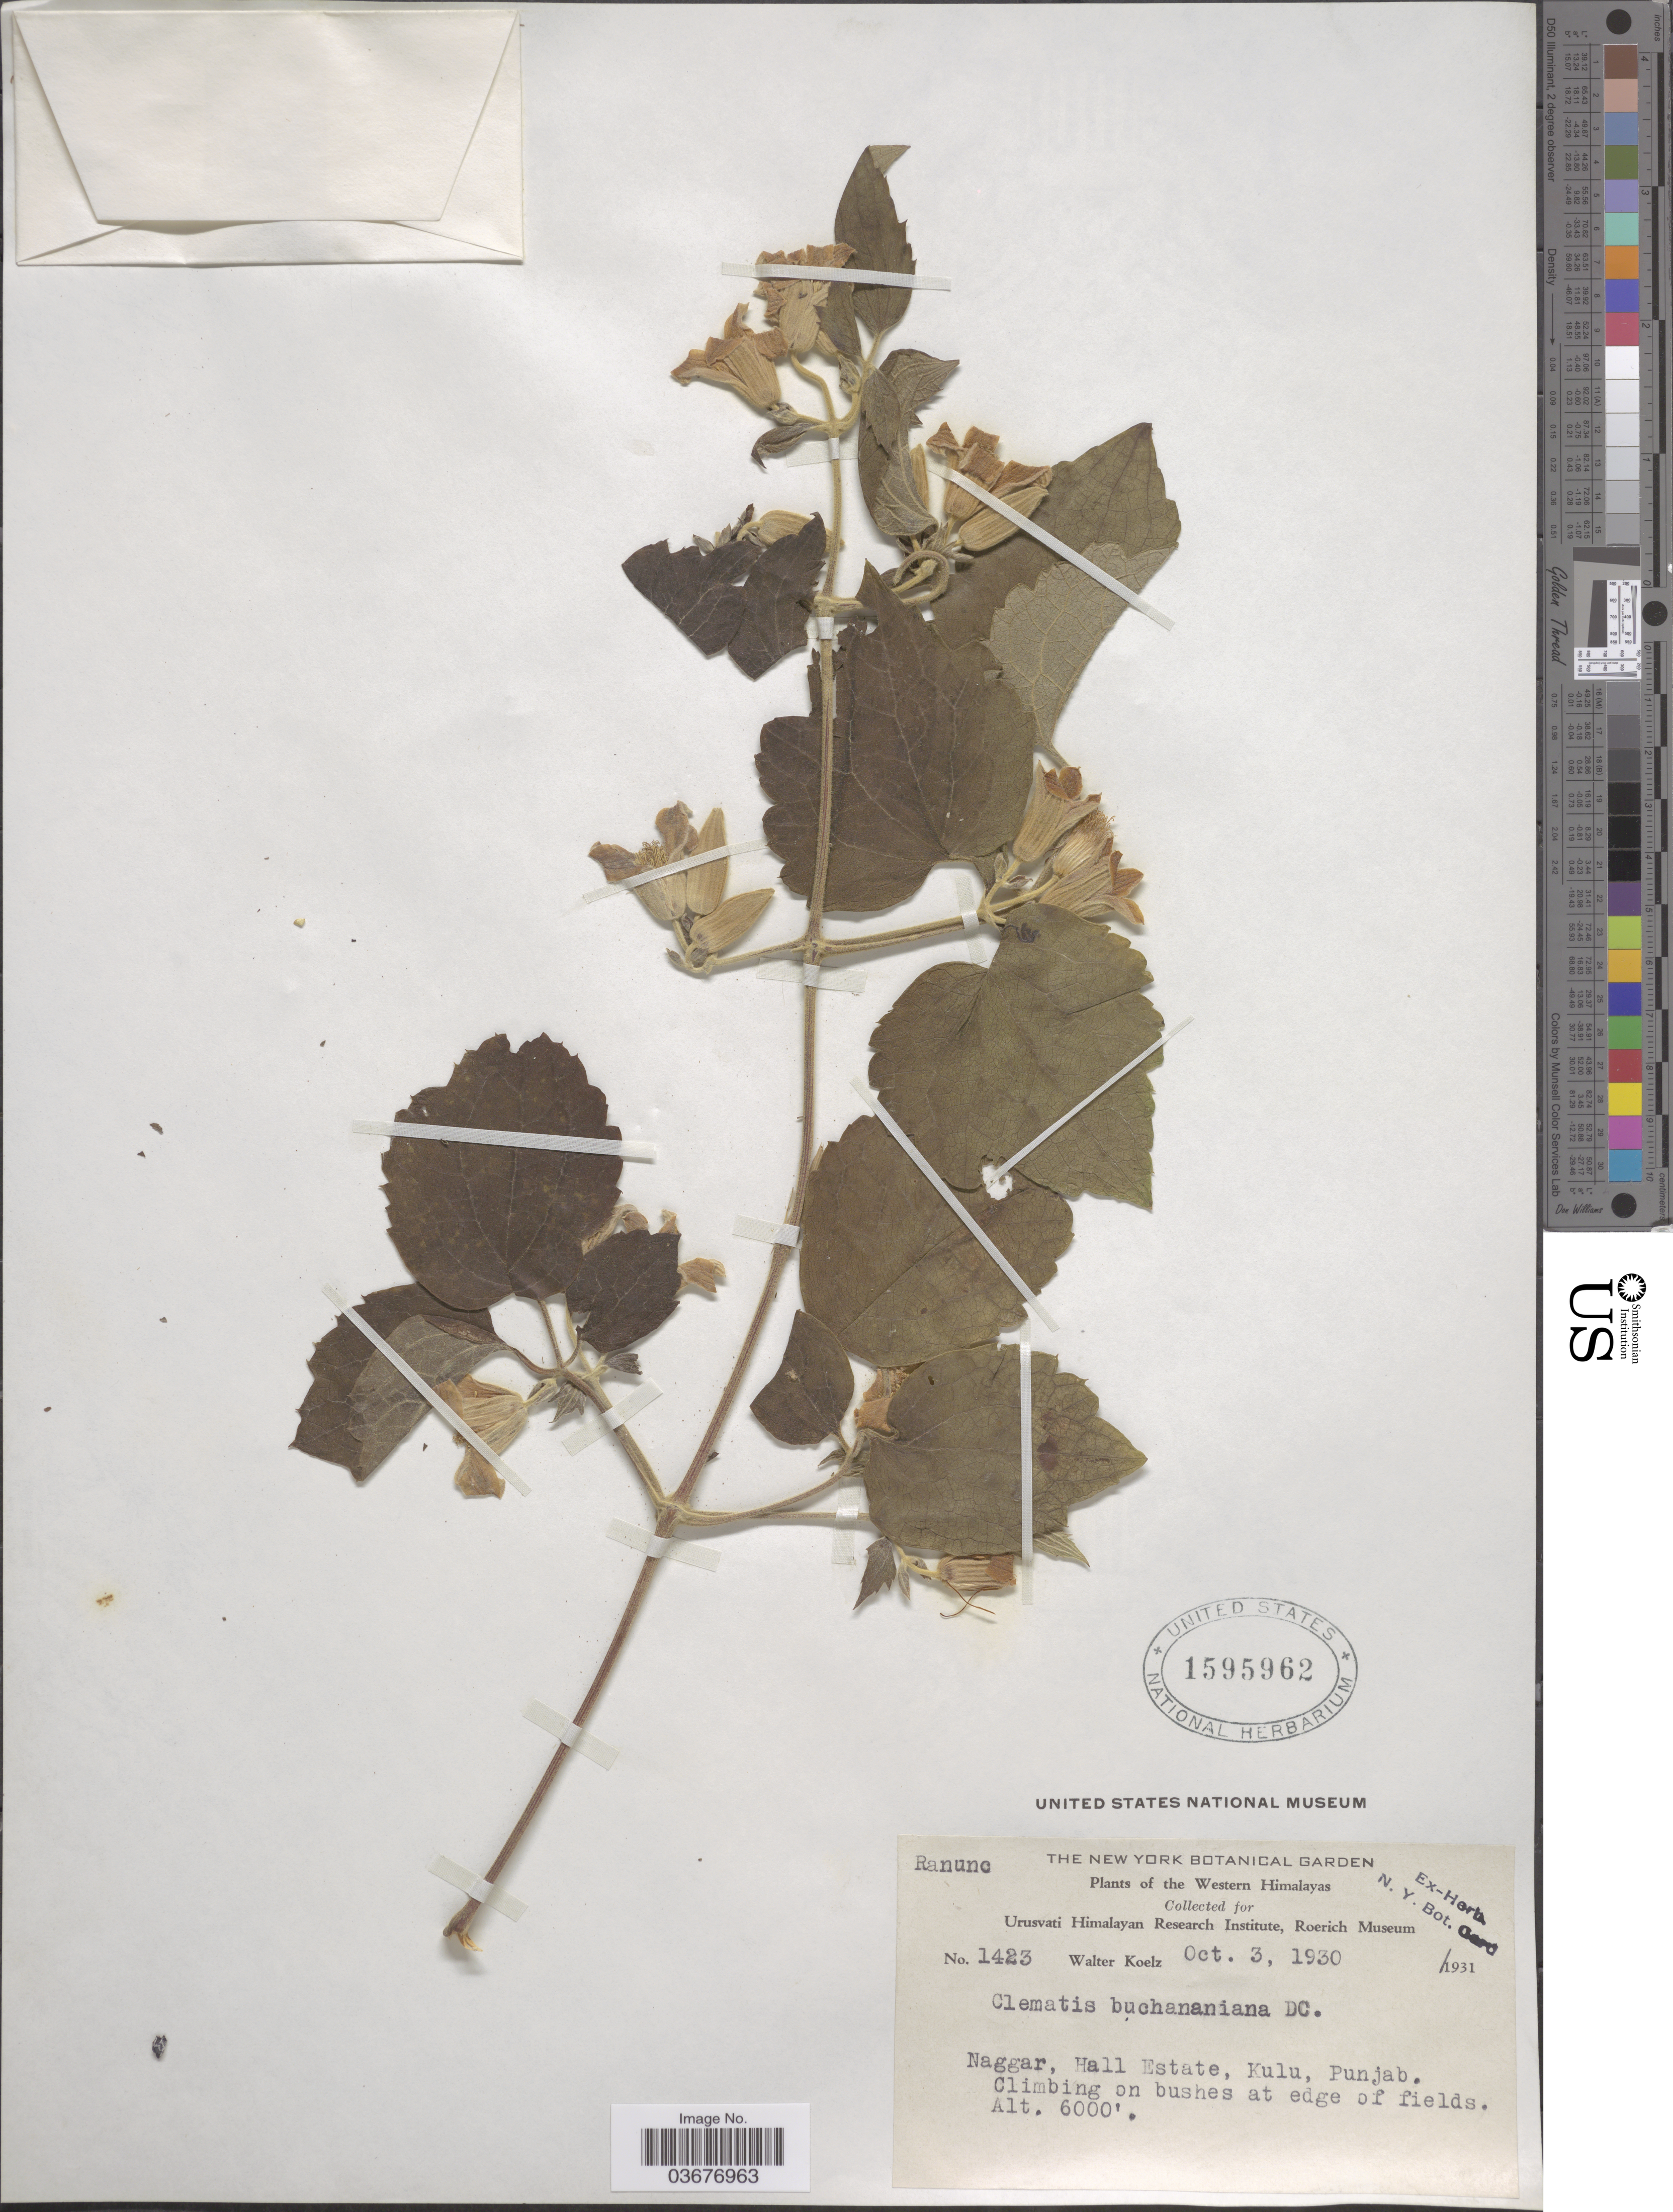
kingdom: Plantae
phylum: Tracheophyta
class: Magnoliopsida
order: Ranunculales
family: Ranunculaceae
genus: Clematis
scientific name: Clematis buchananiana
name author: DC.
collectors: W. N. Koelz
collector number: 1423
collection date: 1930-10-03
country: India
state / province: Punjab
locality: Western Himalayas. Naggar, Hall Estate, Kulu.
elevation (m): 1829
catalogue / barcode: US 1595962